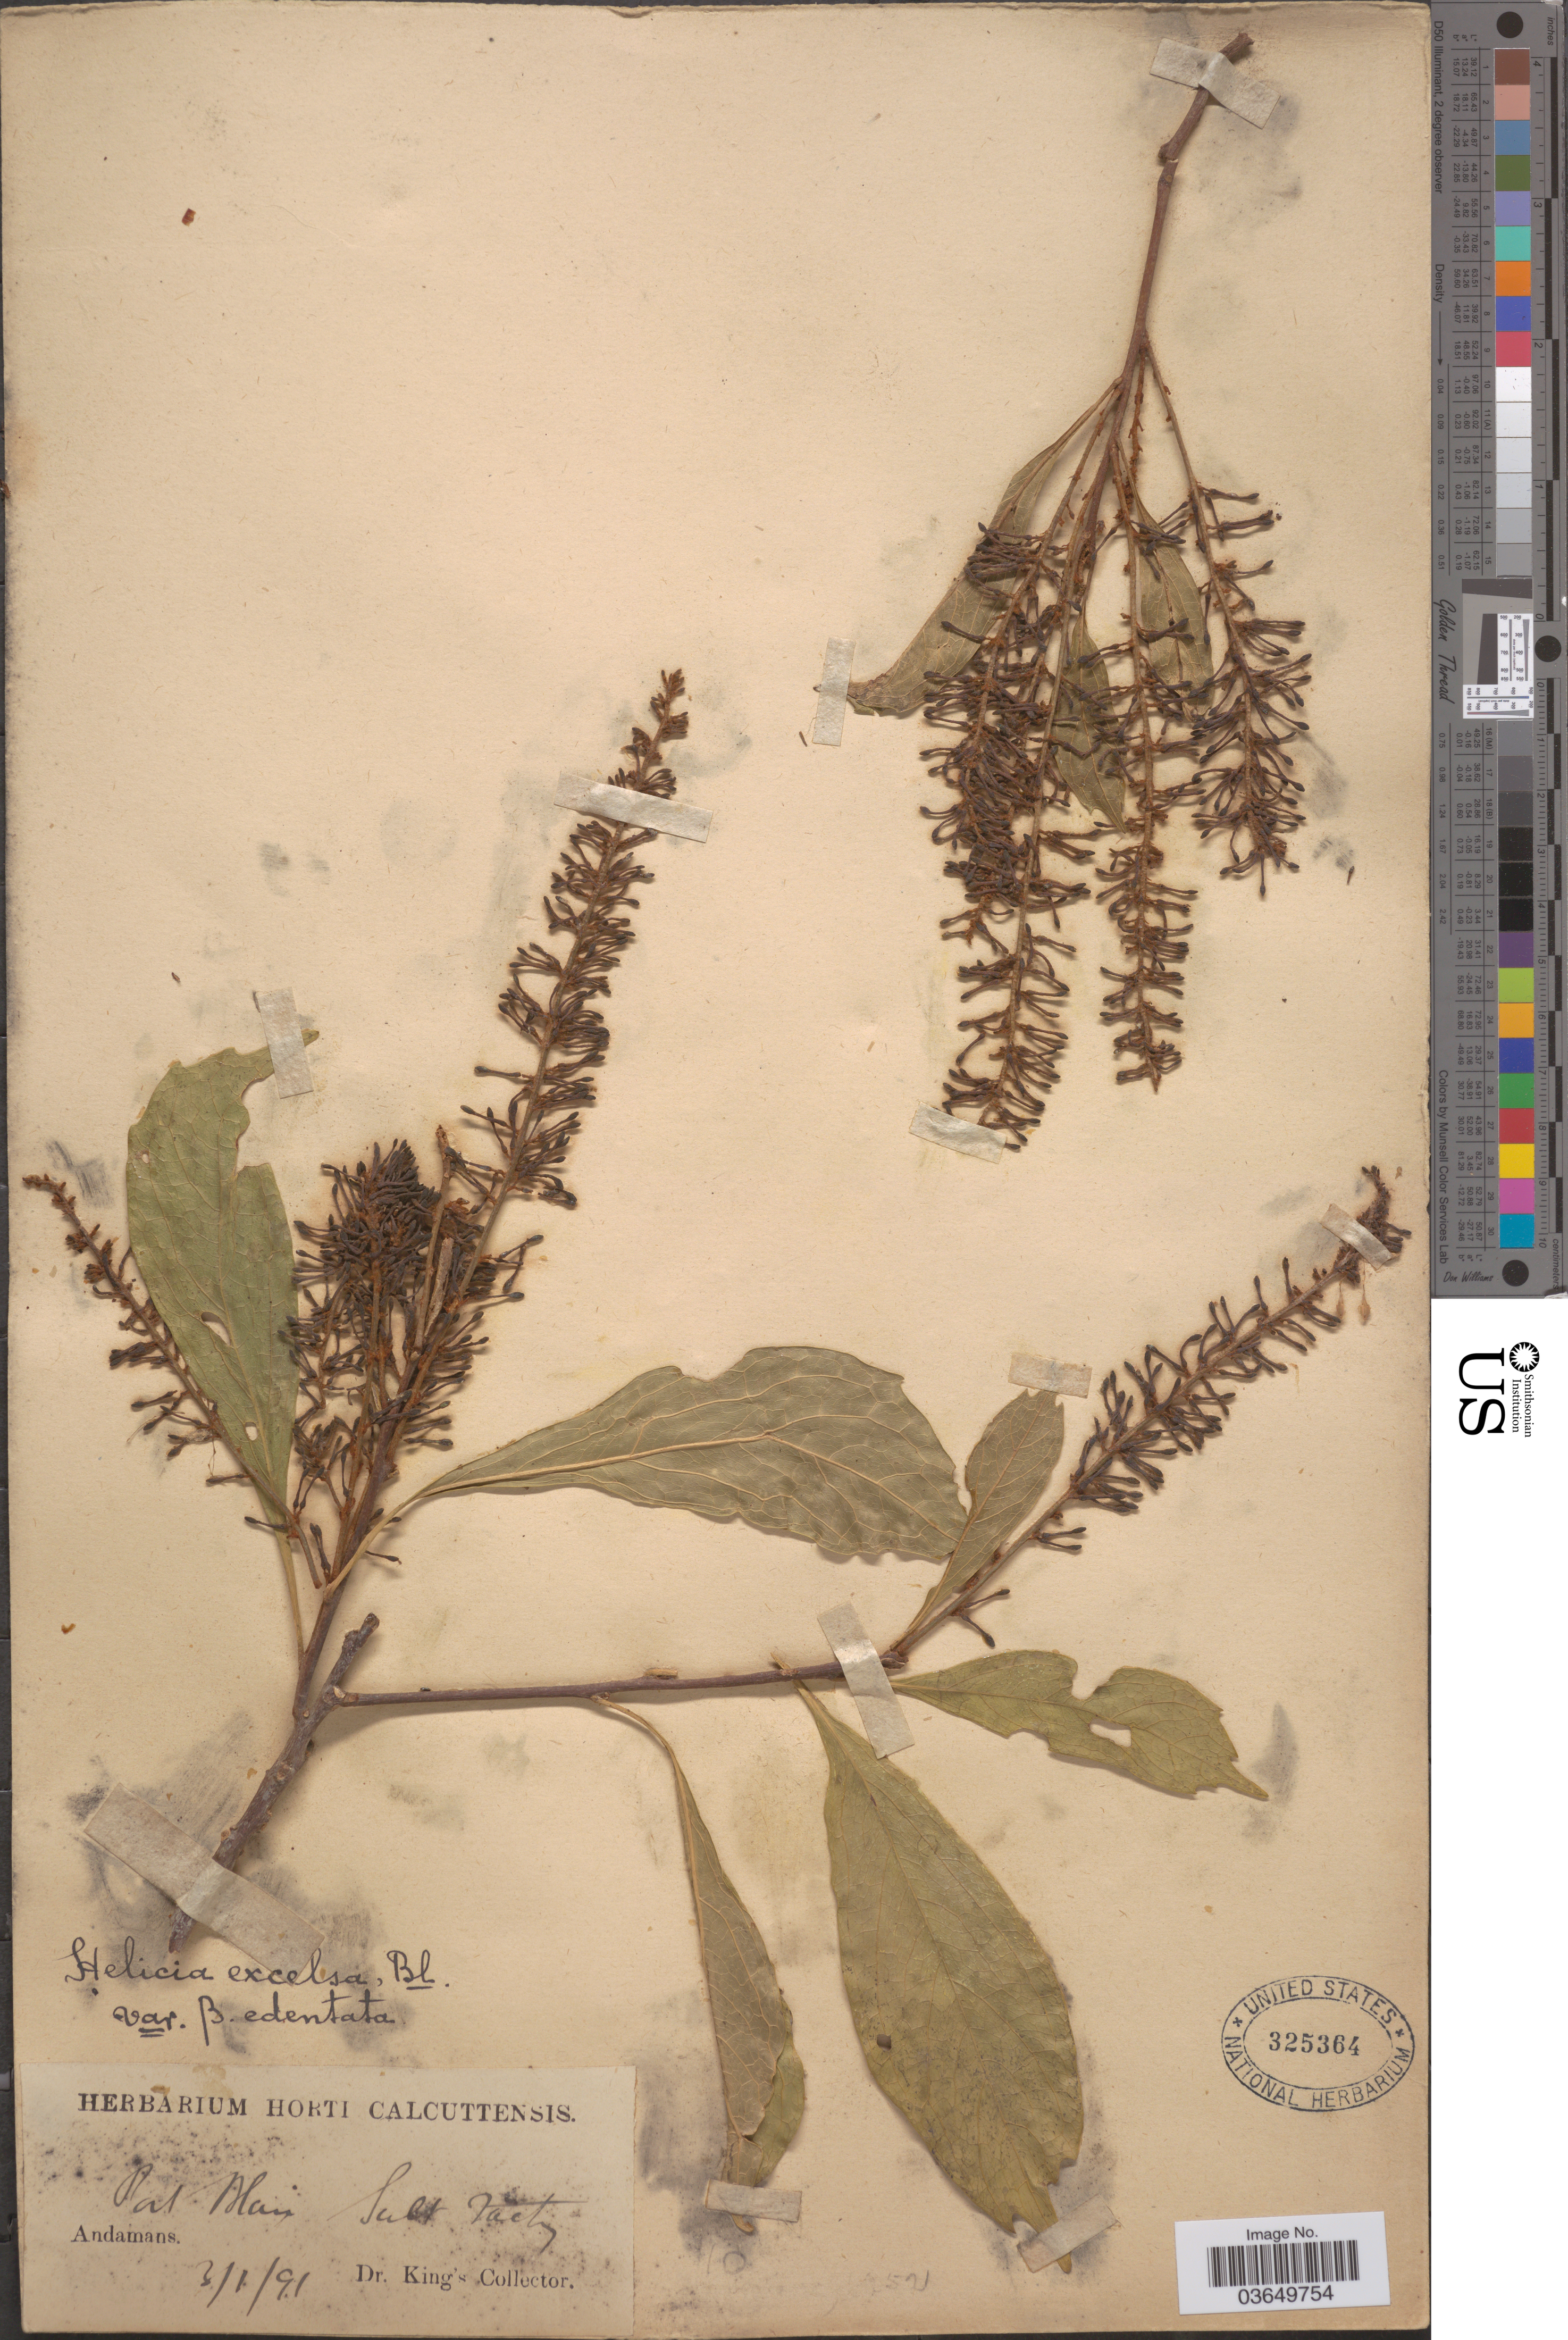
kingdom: Plantae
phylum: Tracheophyta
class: Magnoliopsida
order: Proteales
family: Proteaceae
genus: Helicia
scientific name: Helicia excelsa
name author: (Roxb.) Blume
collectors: Dr. King's collector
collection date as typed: Transcribed d/m/y: 3/1/91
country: India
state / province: Andaman and Nicobar Islands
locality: Port Plain Sult Tacty. Andamans.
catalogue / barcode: US 325364